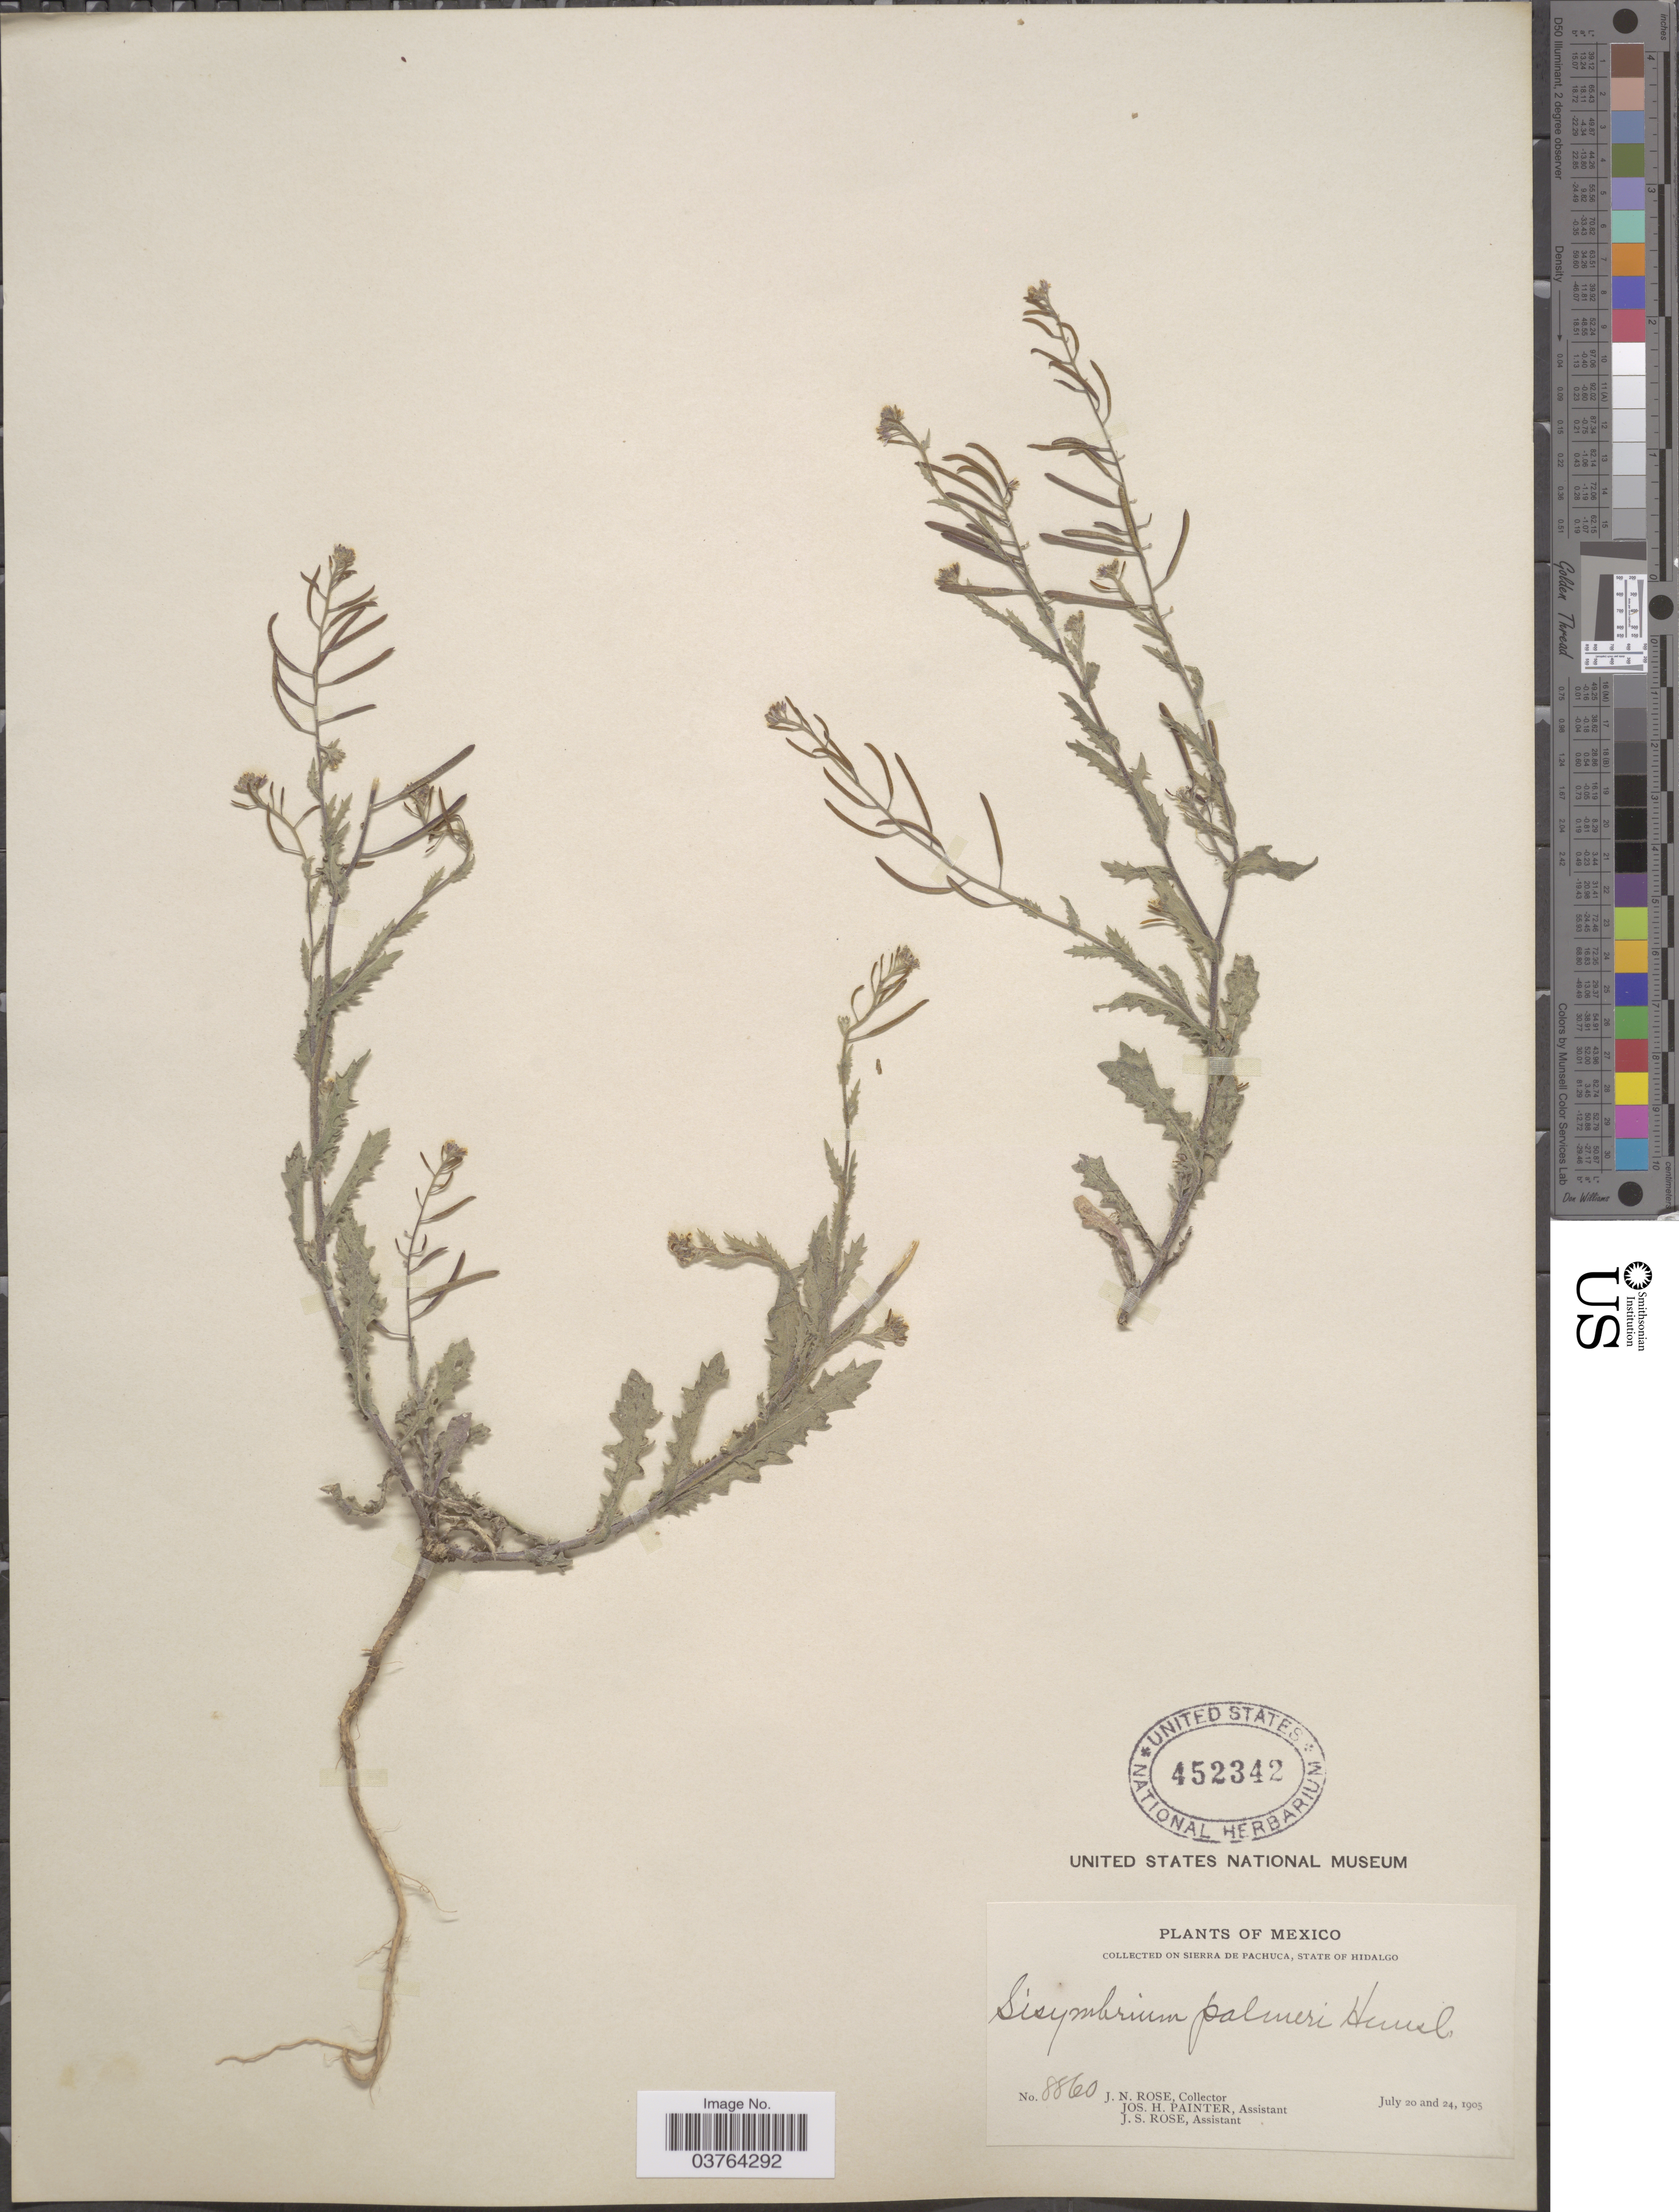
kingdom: Plantae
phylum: Tracheophyta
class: Magnoliopsida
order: Brassicales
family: Brassicaceae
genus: Halimolobos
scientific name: Halimolobos palmeri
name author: (Hemsl.) O.E. Schulz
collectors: J. N. Rose, J. H. Painter & J. S. Rose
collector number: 8860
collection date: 1905-07-20/1905-07-24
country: Mexico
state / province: Hidalgo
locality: On Sierra de Pachuca.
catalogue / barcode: US 452342